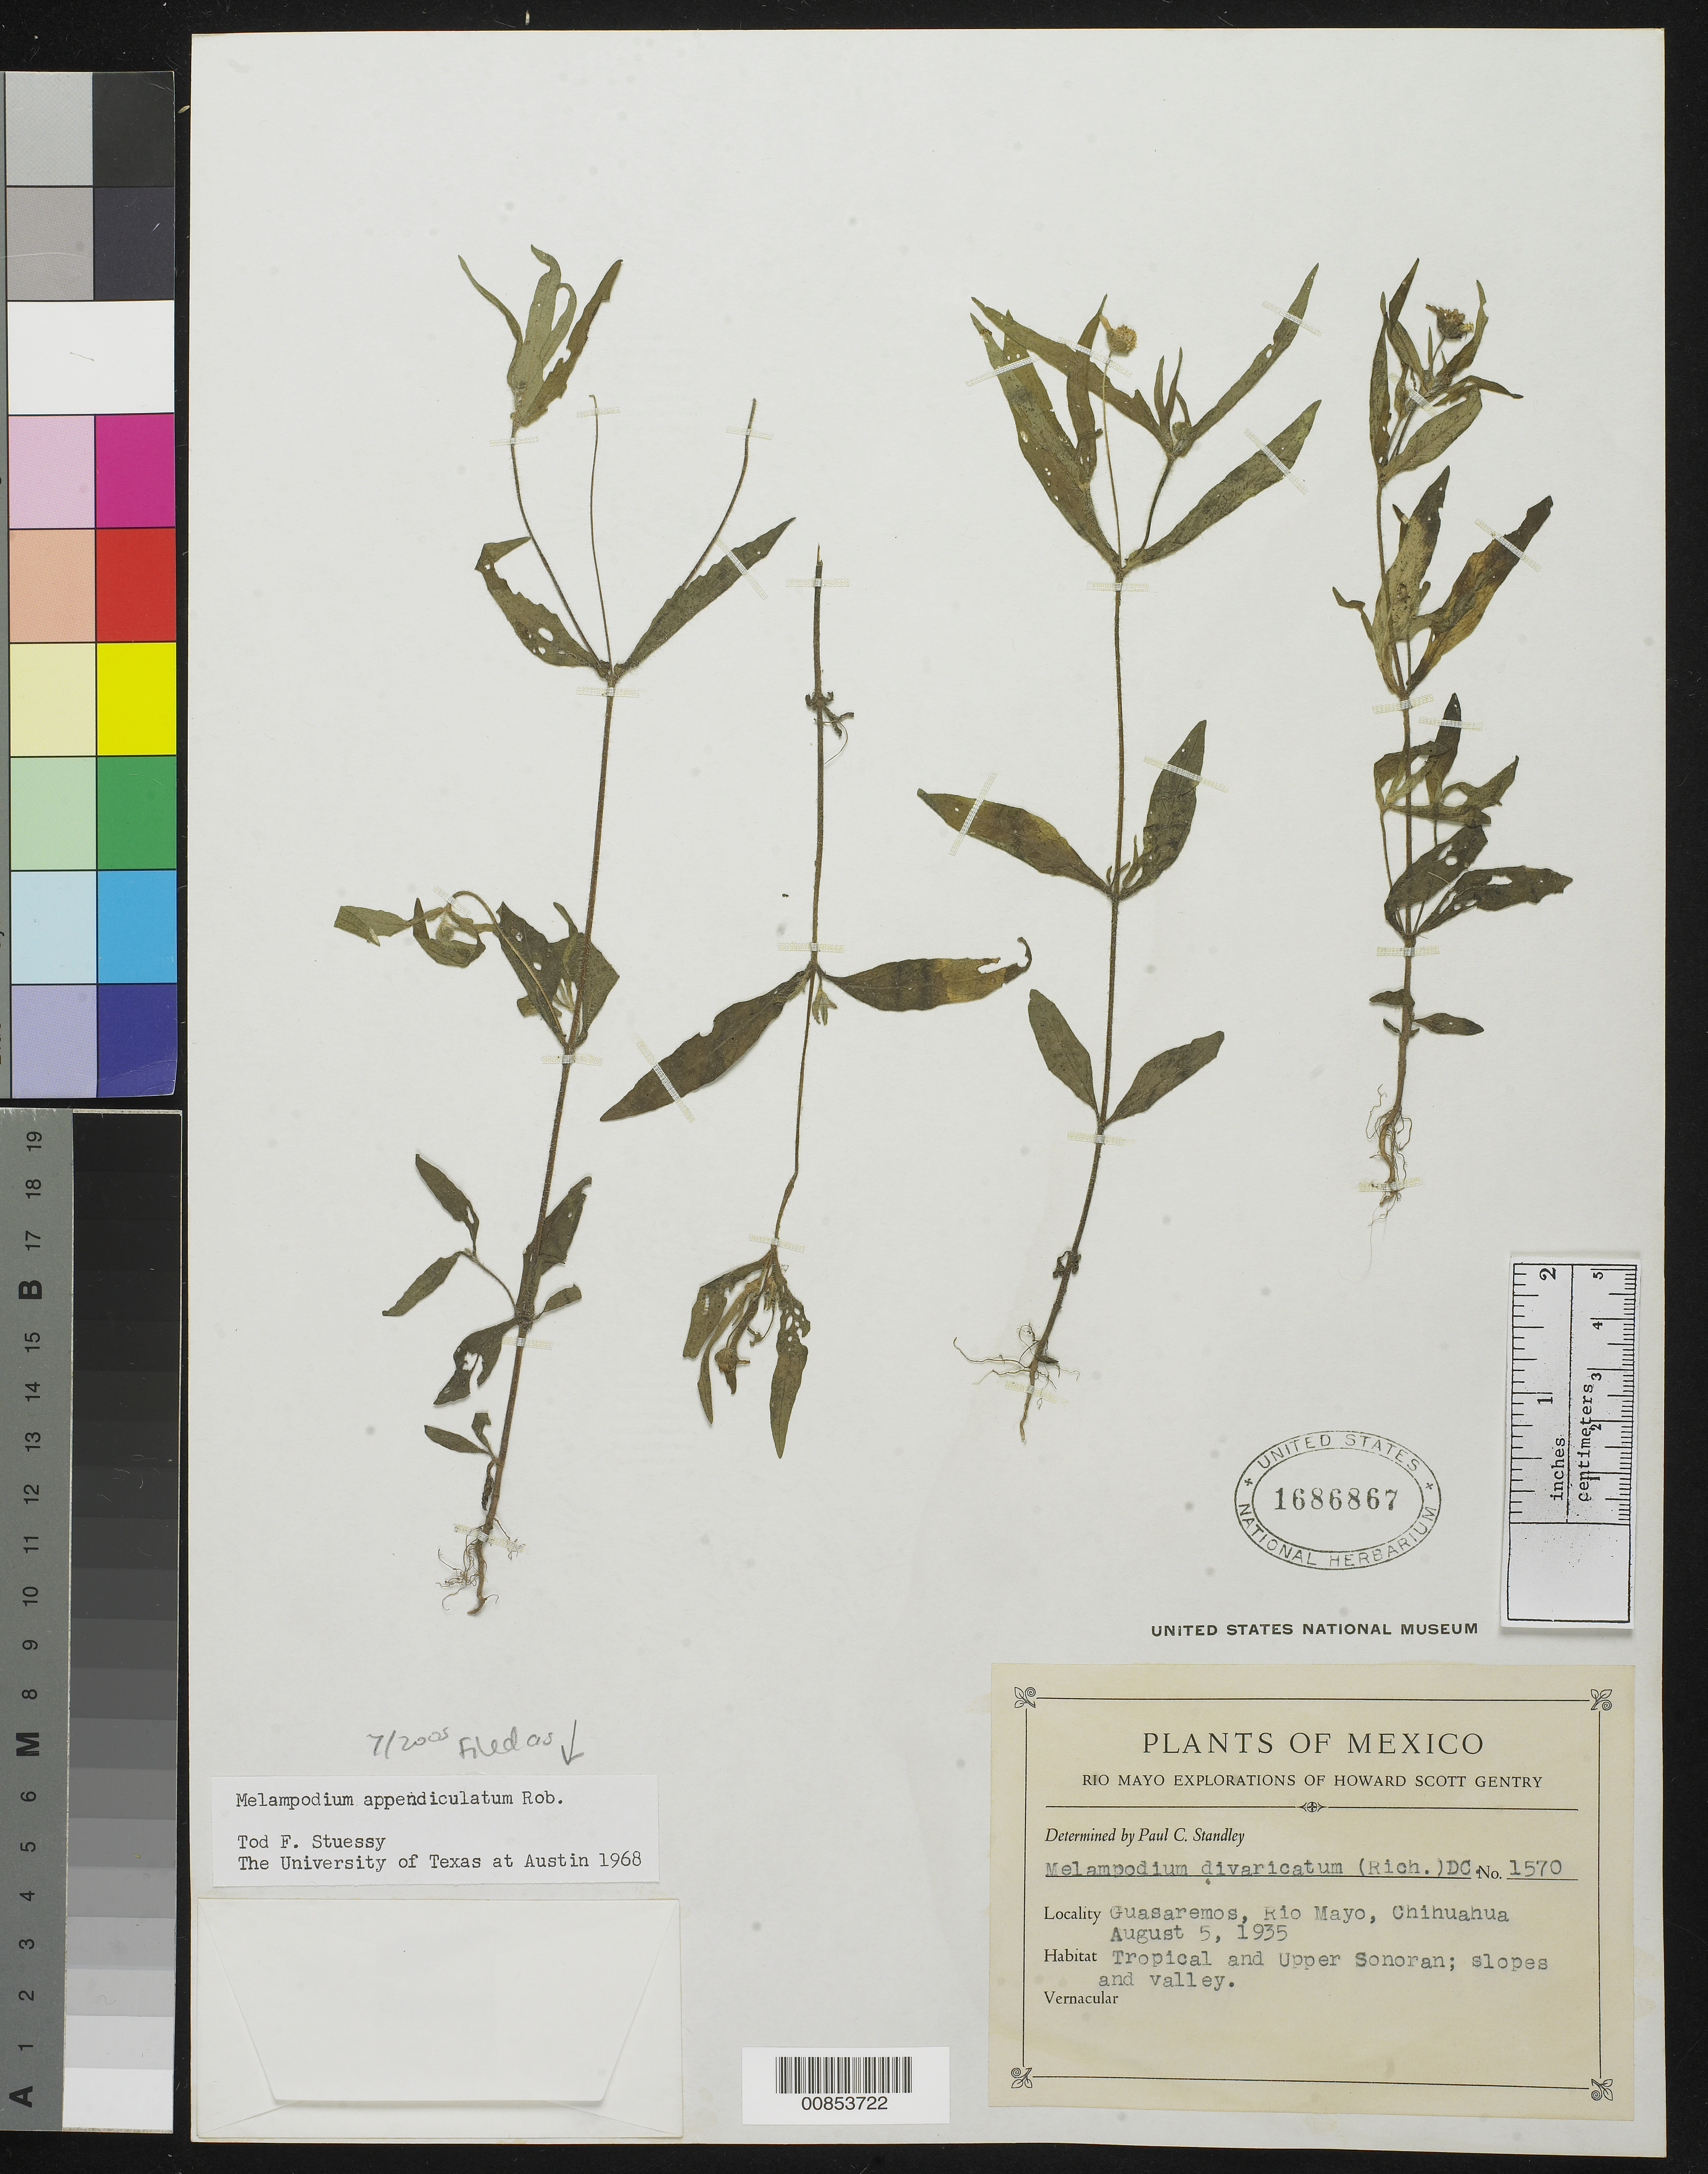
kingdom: Plantae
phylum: Tracheophyta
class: Magnoliopsida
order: Asterales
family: Asteraceae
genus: Melampodium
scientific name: Melampodium appendiculatum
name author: B.L. Rob.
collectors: H. S. Gentry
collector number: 1570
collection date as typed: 05 Aug 1935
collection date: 1935-08-05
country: Mexico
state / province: Chihuahua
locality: Guasaremos, Río Mayo, Chihuahua.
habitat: Tropical and Upper Sonoran; slopes and valley.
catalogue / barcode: US 1686867